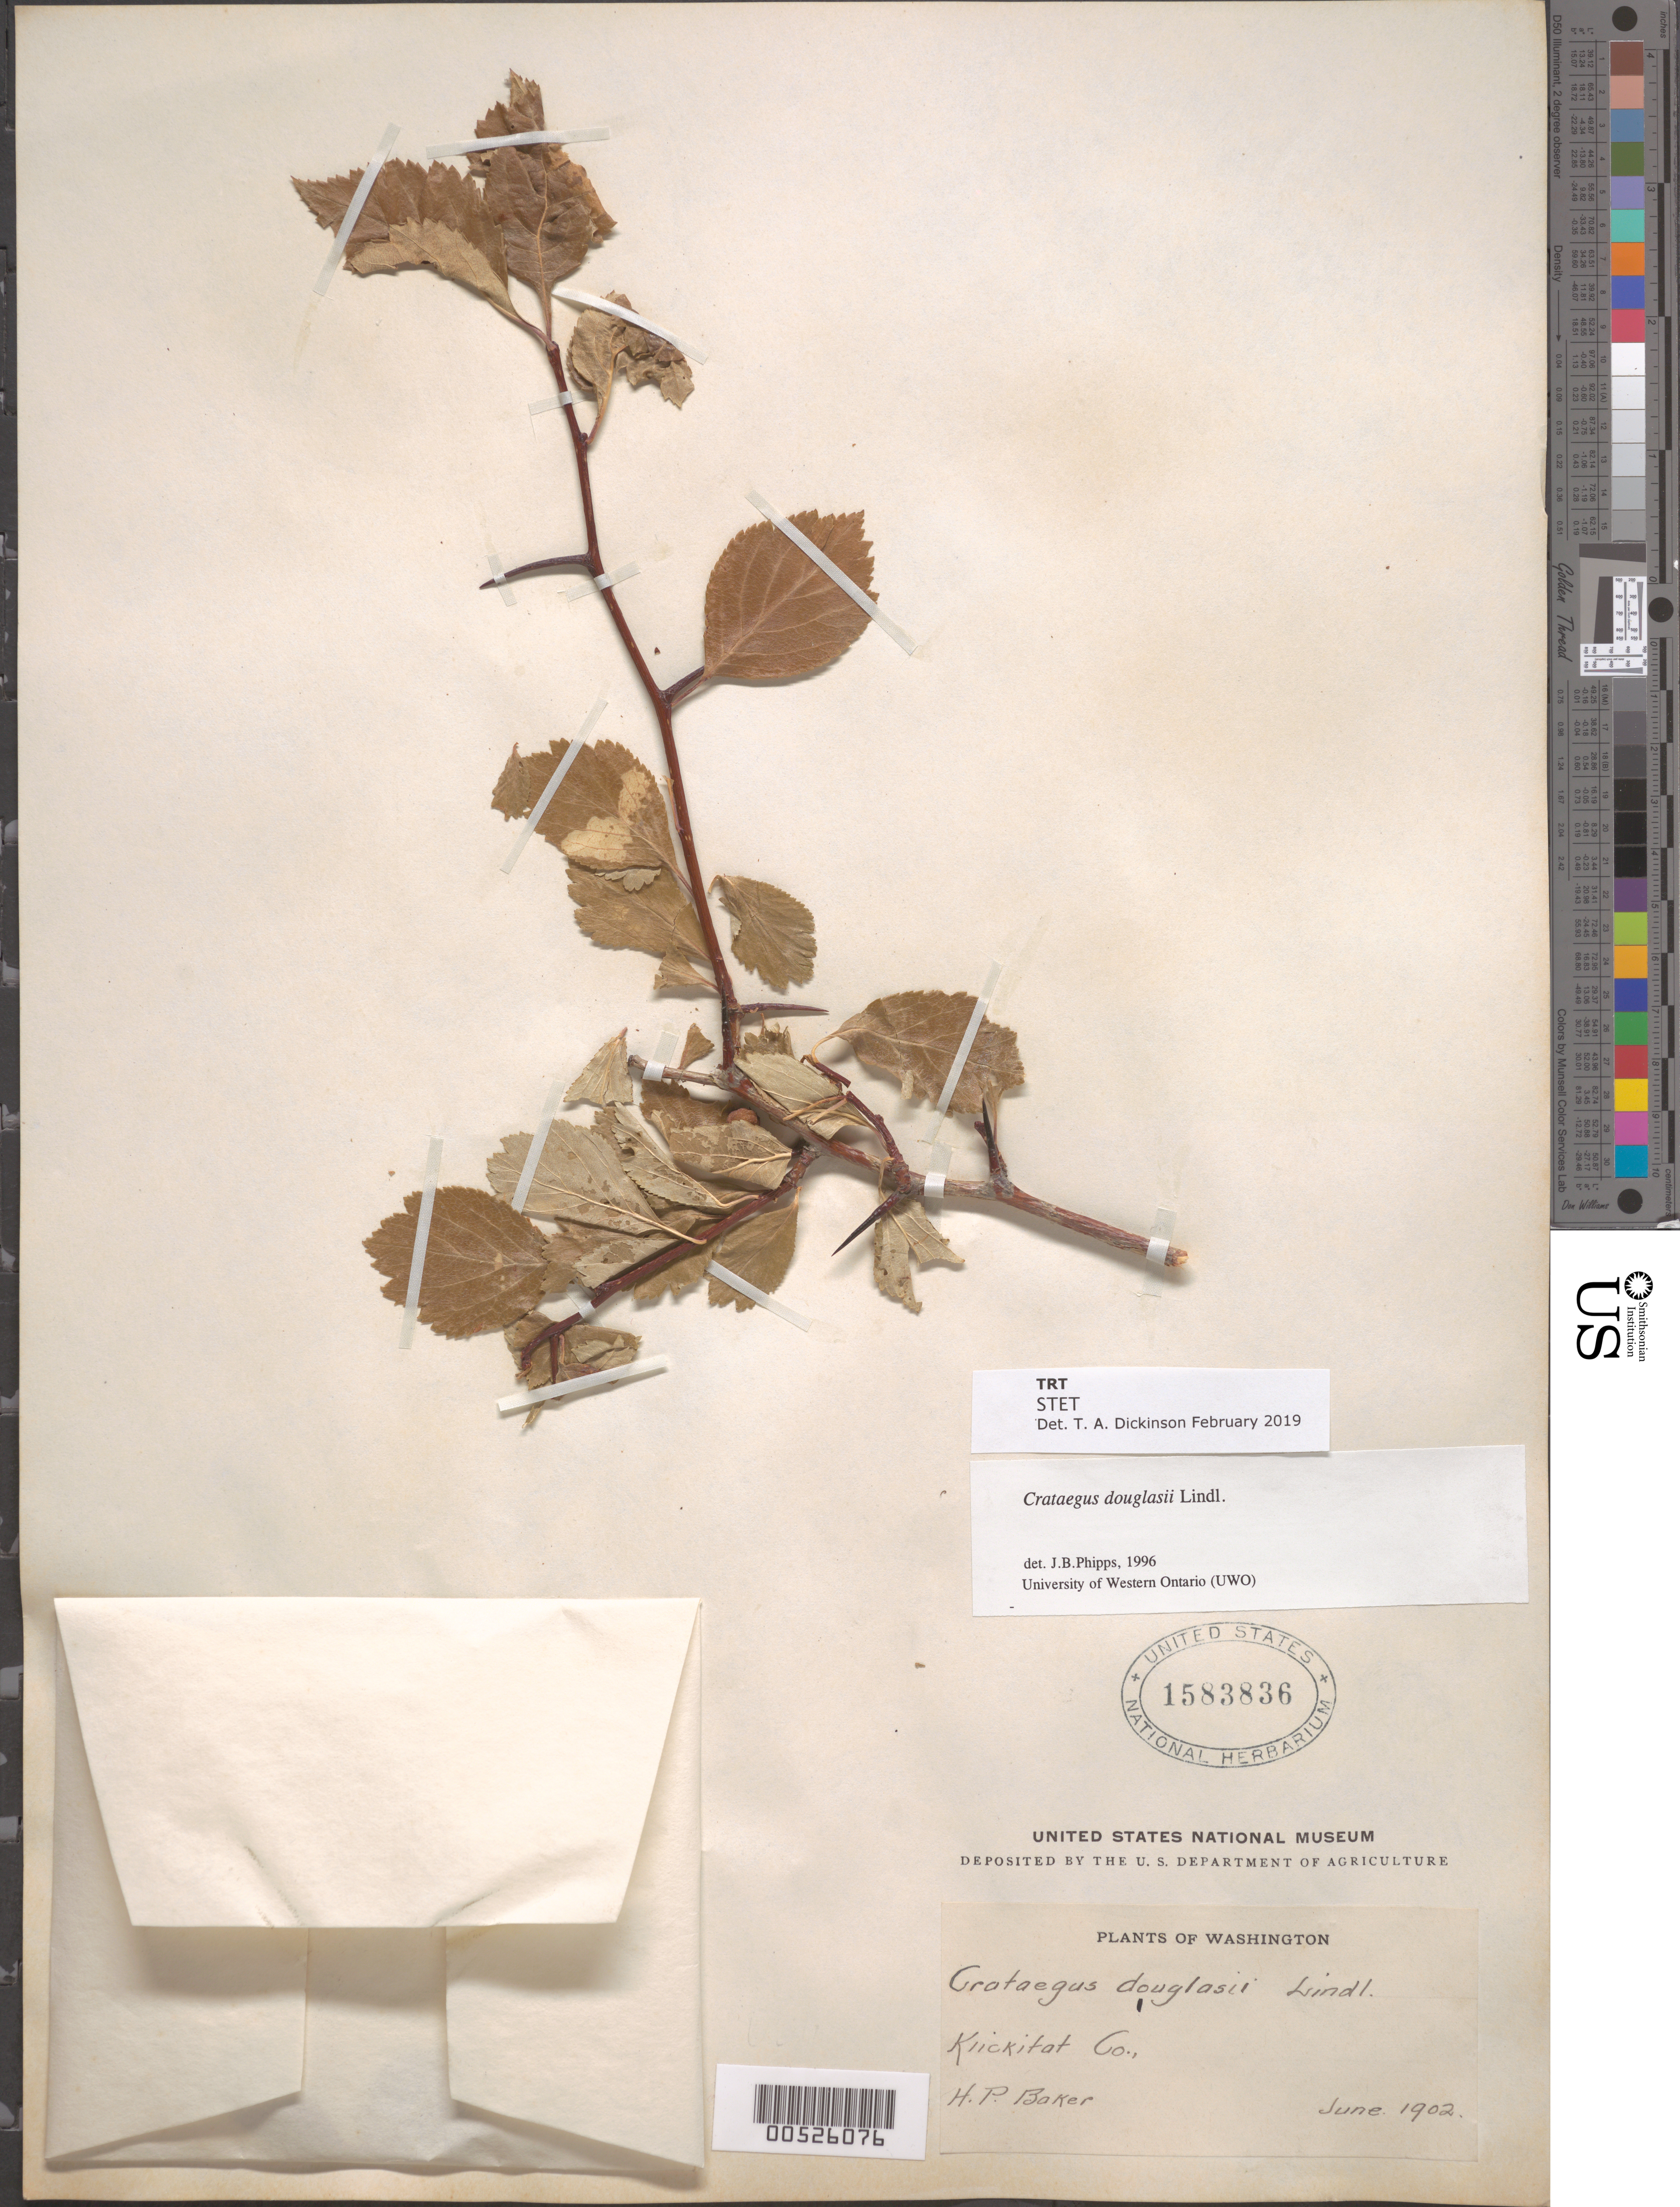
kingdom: Plantae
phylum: Tracheophyta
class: Magnoliopsida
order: Rosales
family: Rosaceae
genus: Crataegus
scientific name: Crataegus douglasii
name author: Lindl.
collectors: H. P. Baker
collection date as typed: Jun 1902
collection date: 1902-06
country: United States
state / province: Washington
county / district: Klickitat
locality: Banks of Columbia River.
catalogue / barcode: US 1583836